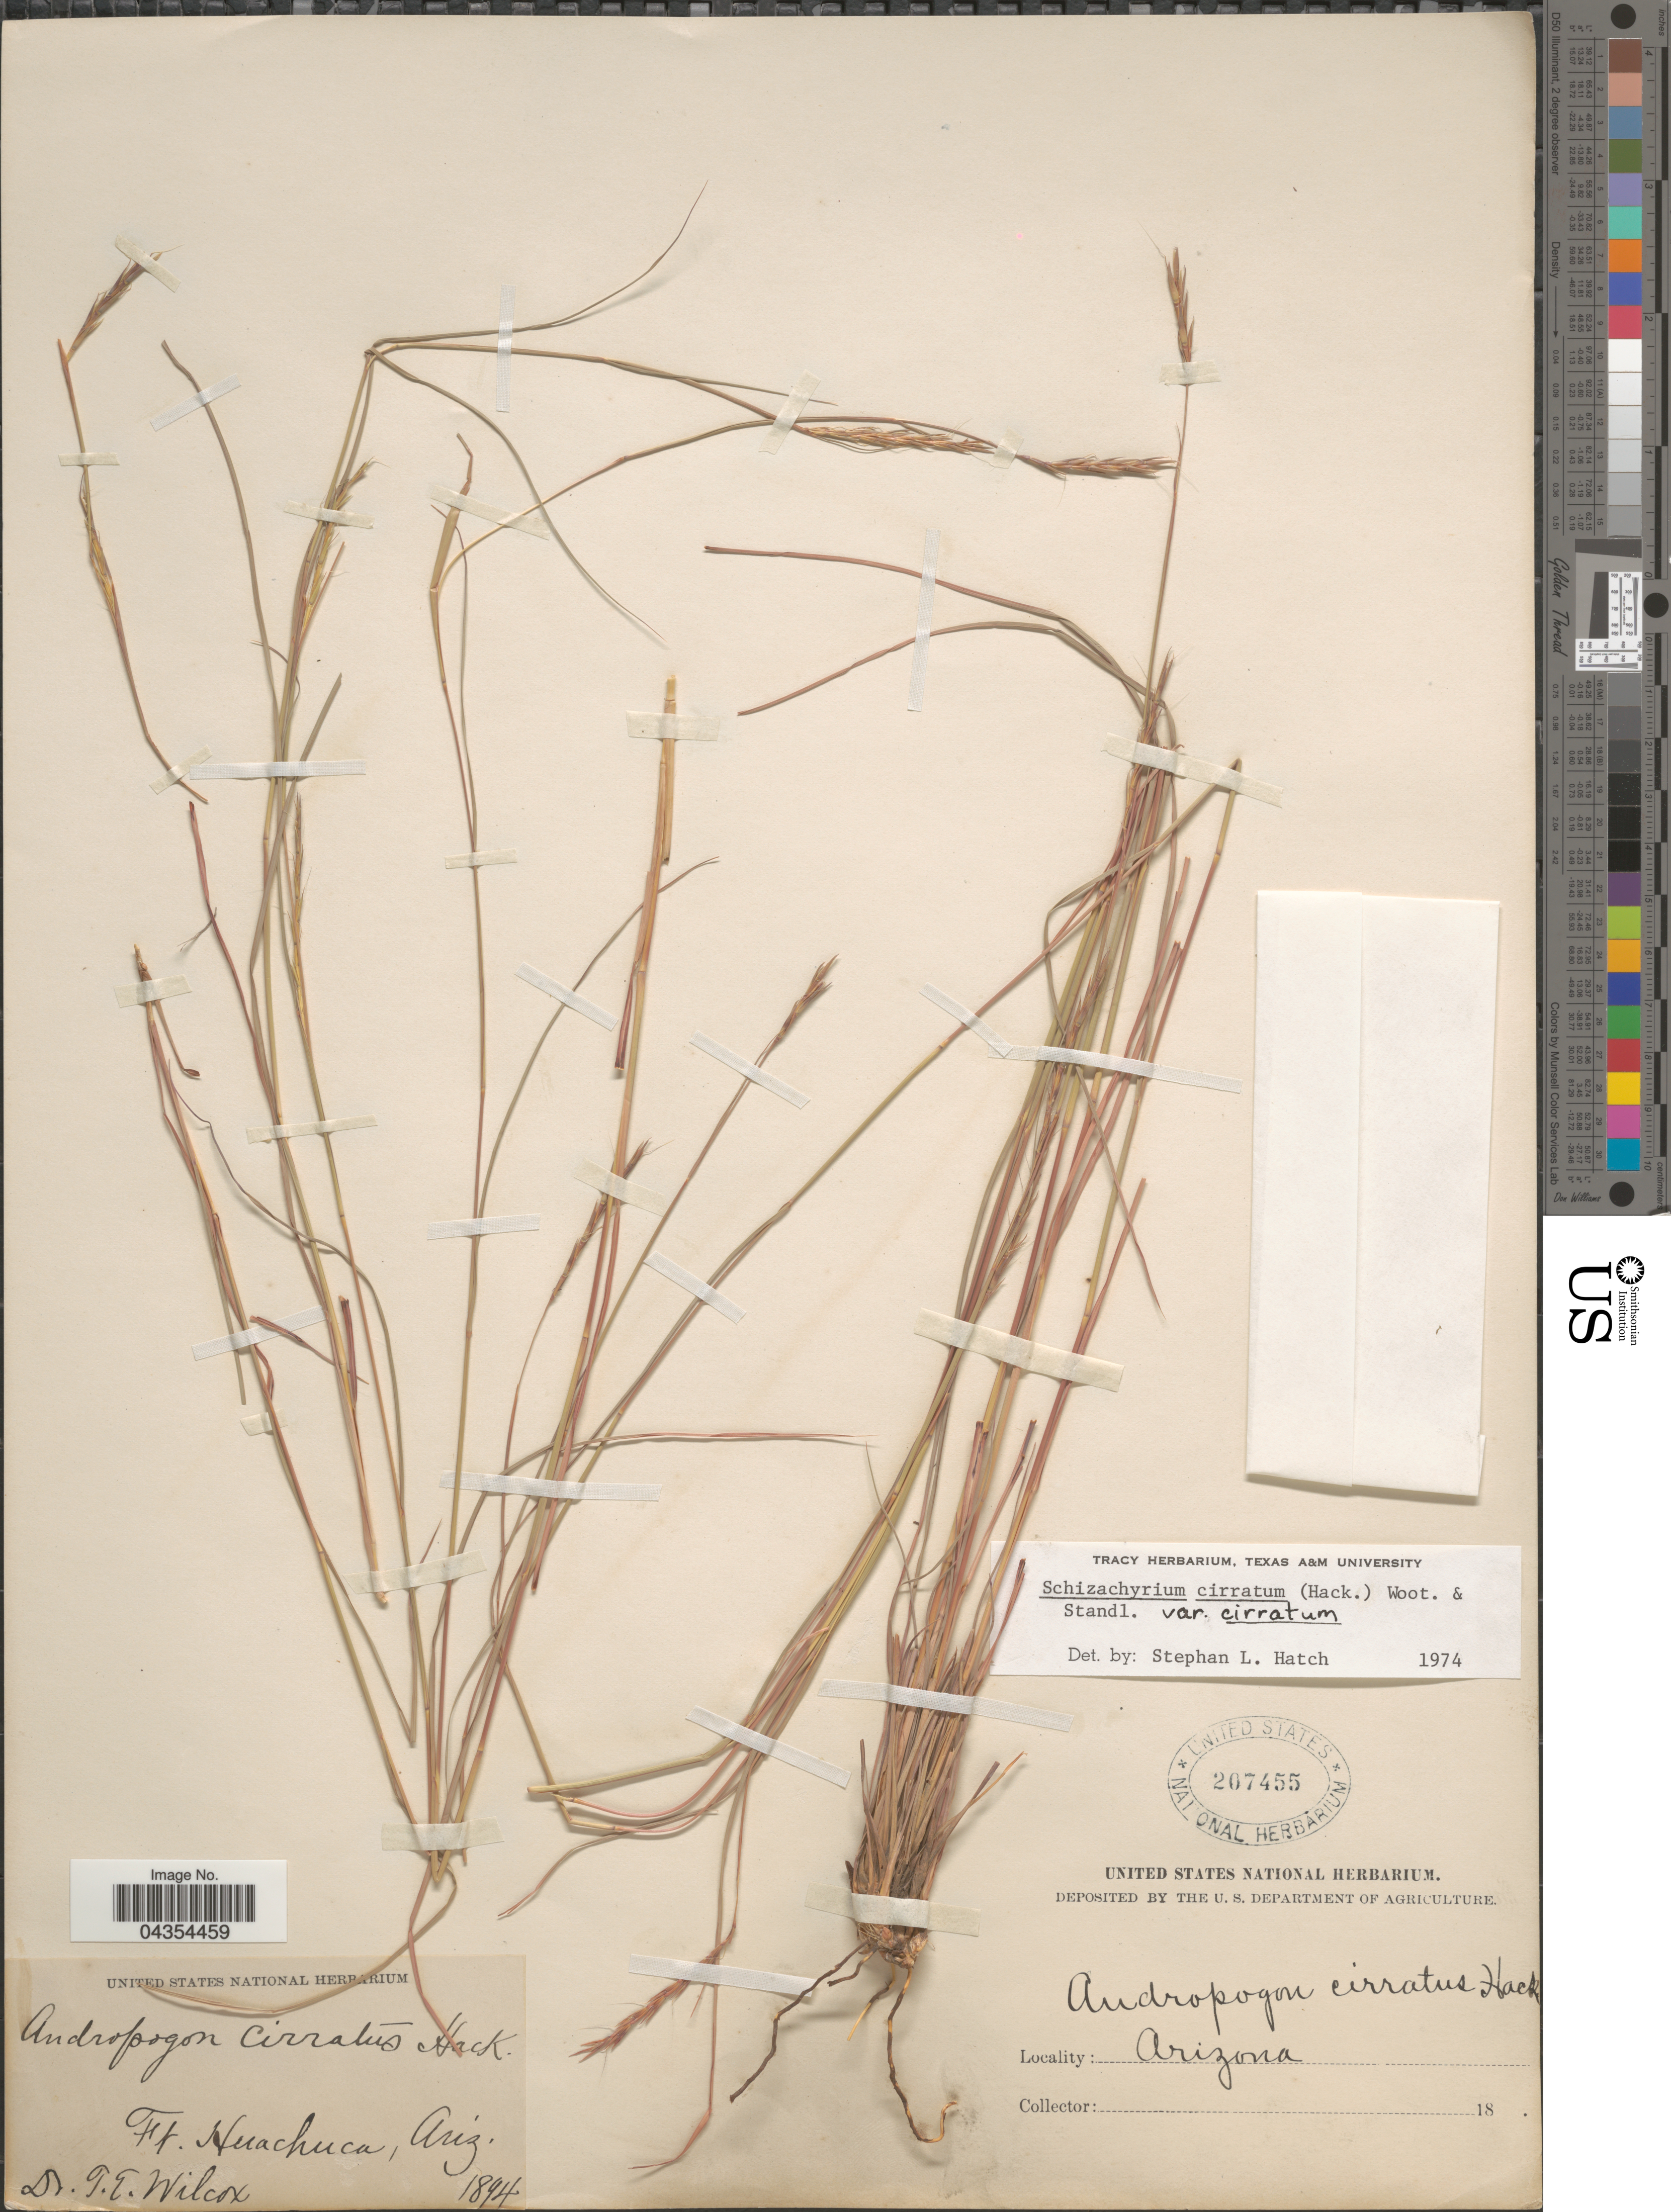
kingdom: Plantae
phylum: Tracheophyta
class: Liliopsida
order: Poales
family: Poaceae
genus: Schizachyrium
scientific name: Schizachyrium cirratum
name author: (Hack.) Wooton & Standl.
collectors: T. E. Wilcox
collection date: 1894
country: United States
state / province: Arizona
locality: Ft. Huachuca.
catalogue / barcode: US 207455